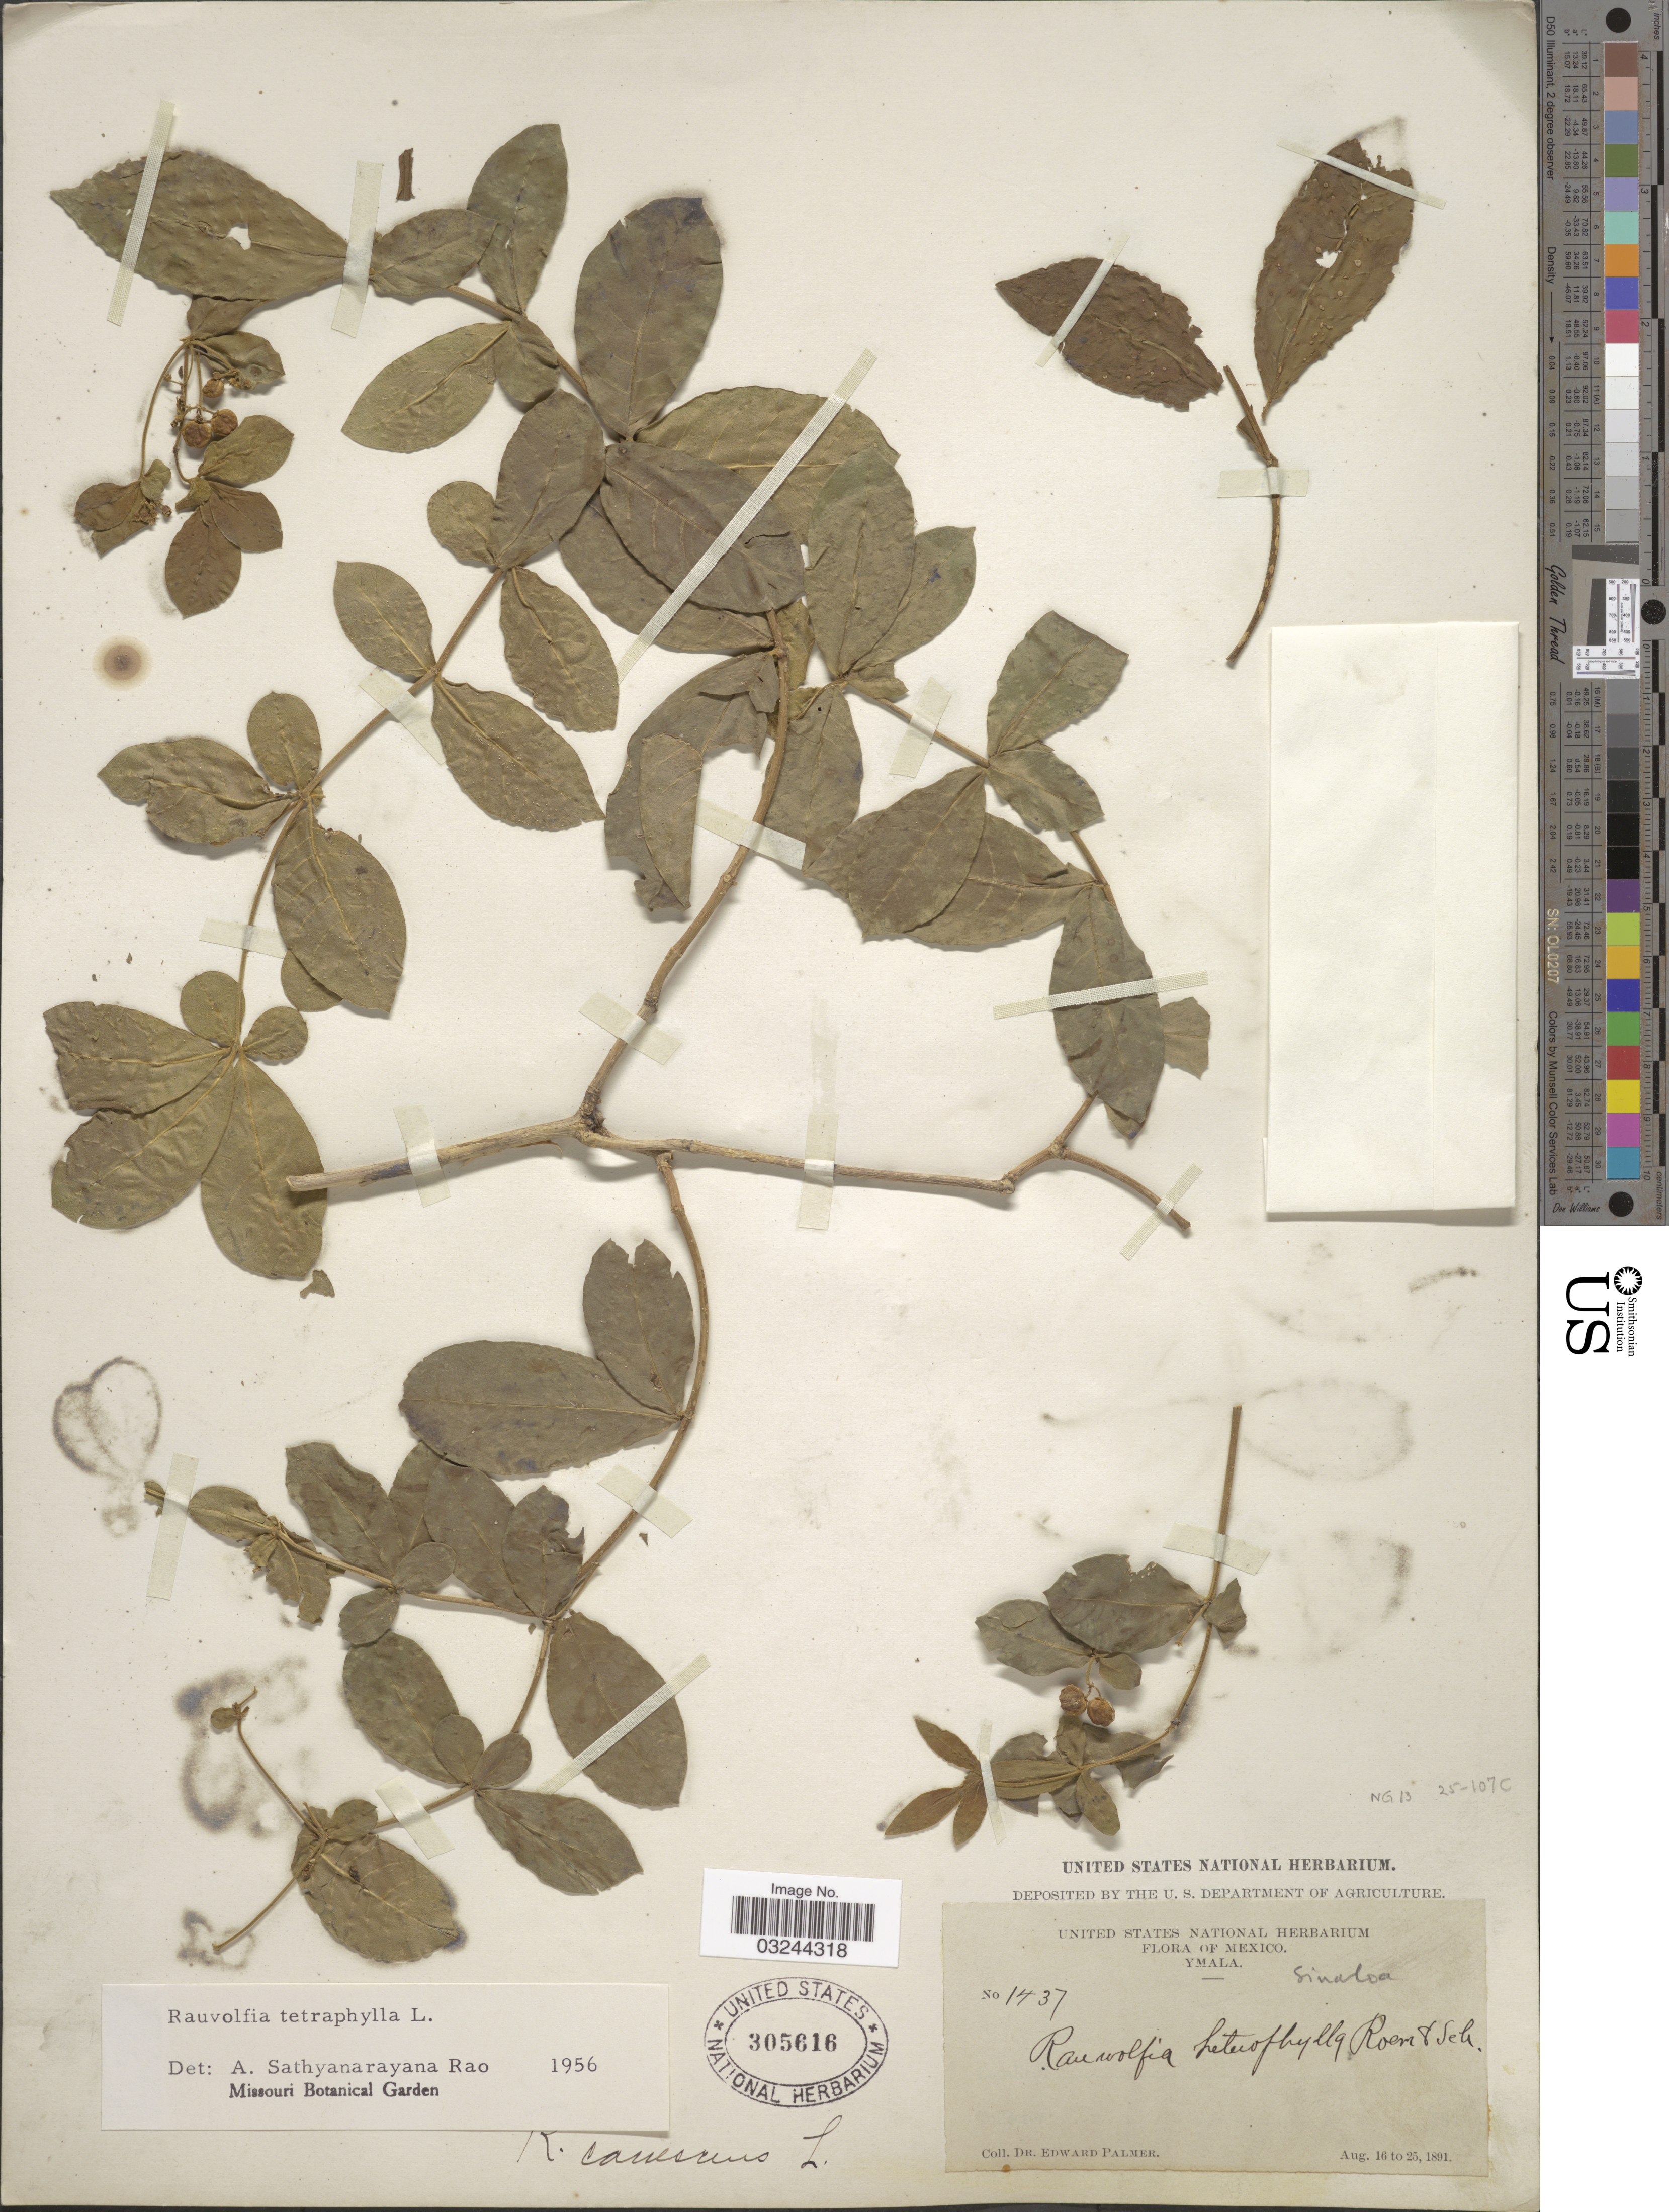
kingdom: Plantae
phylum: Tracheophyta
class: Magnoliopsida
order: Gentianales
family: Apocynaceae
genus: Rauvolfia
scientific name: Rauvolfia tetraphylla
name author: L.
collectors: E. Palmer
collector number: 1437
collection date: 1891-08-16/1891-08-25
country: Mexico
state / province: Sinaloa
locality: Ymala.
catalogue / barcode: US 305616